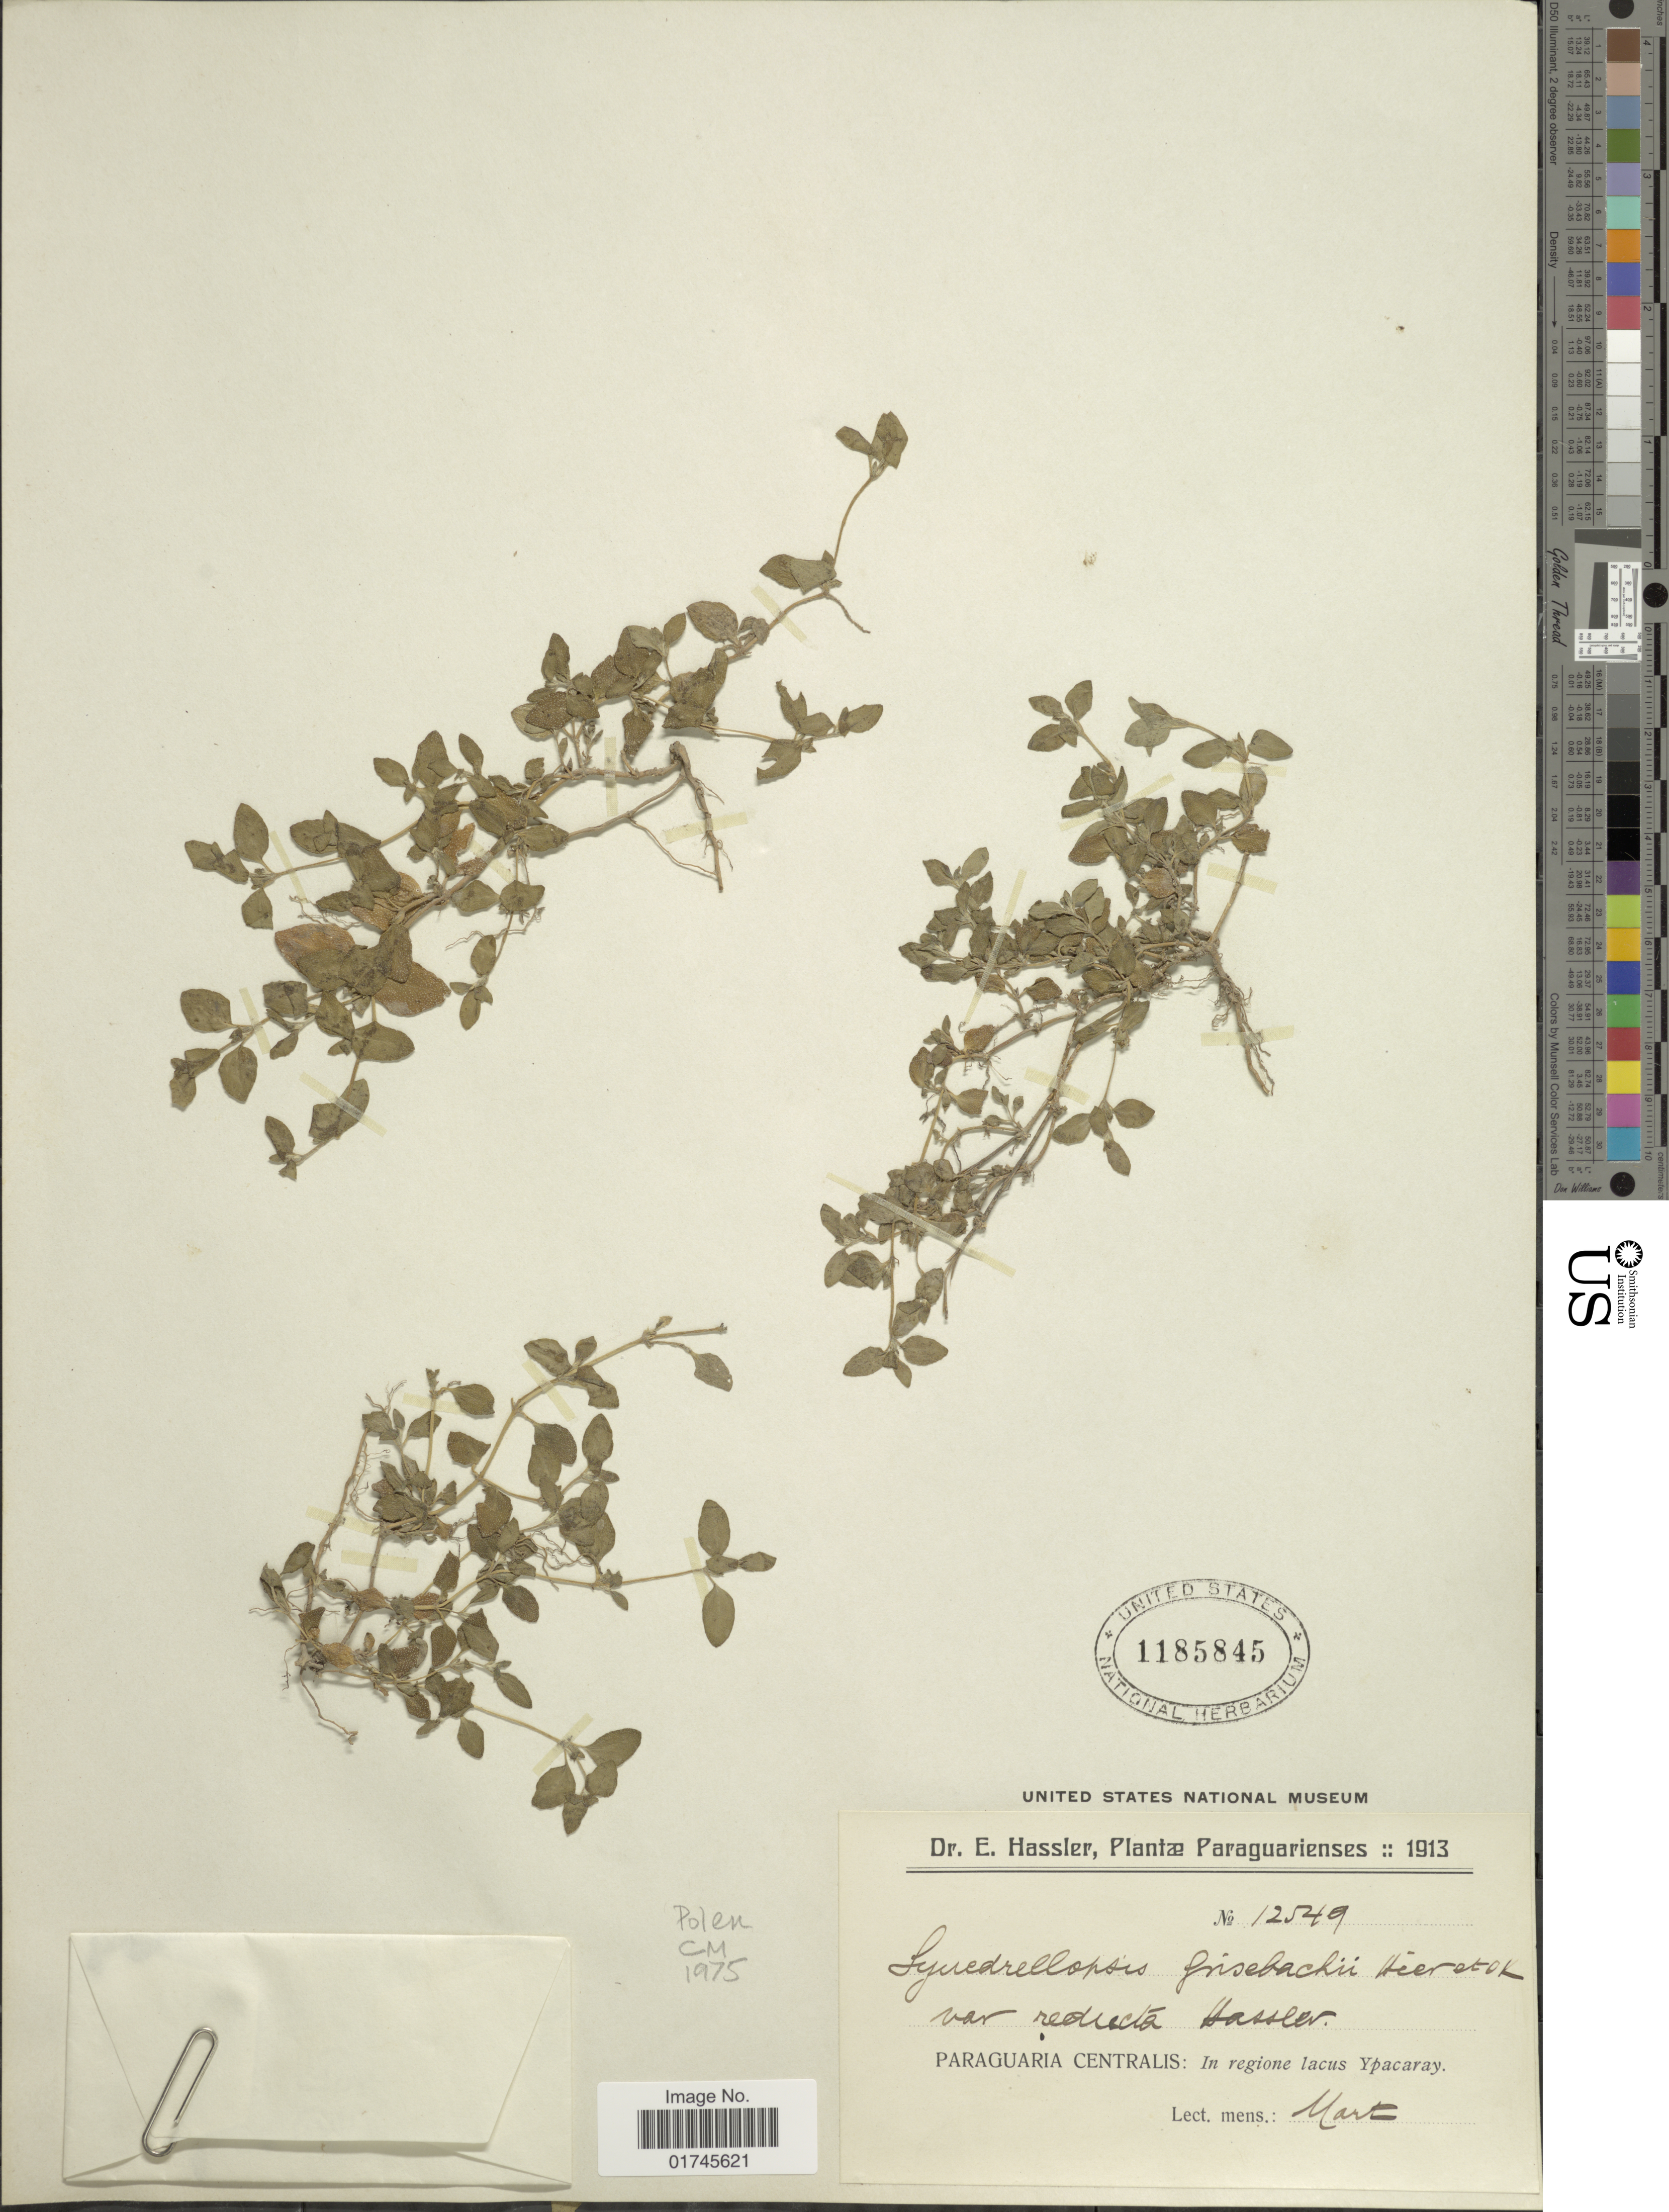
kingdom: Plantae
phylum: Tracheophyta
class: Magnoliopsida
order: Asterales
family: Asteraceae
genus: Synedrellopsis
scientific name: Synedrellopsis grisebachii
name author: Hieron. & Kuntze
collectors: E. Hassler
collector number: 12549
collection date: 1913-03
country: Paraguay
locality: Paraguaria Centralis: In regione lacus Ypacaray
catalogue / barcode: US 1185845